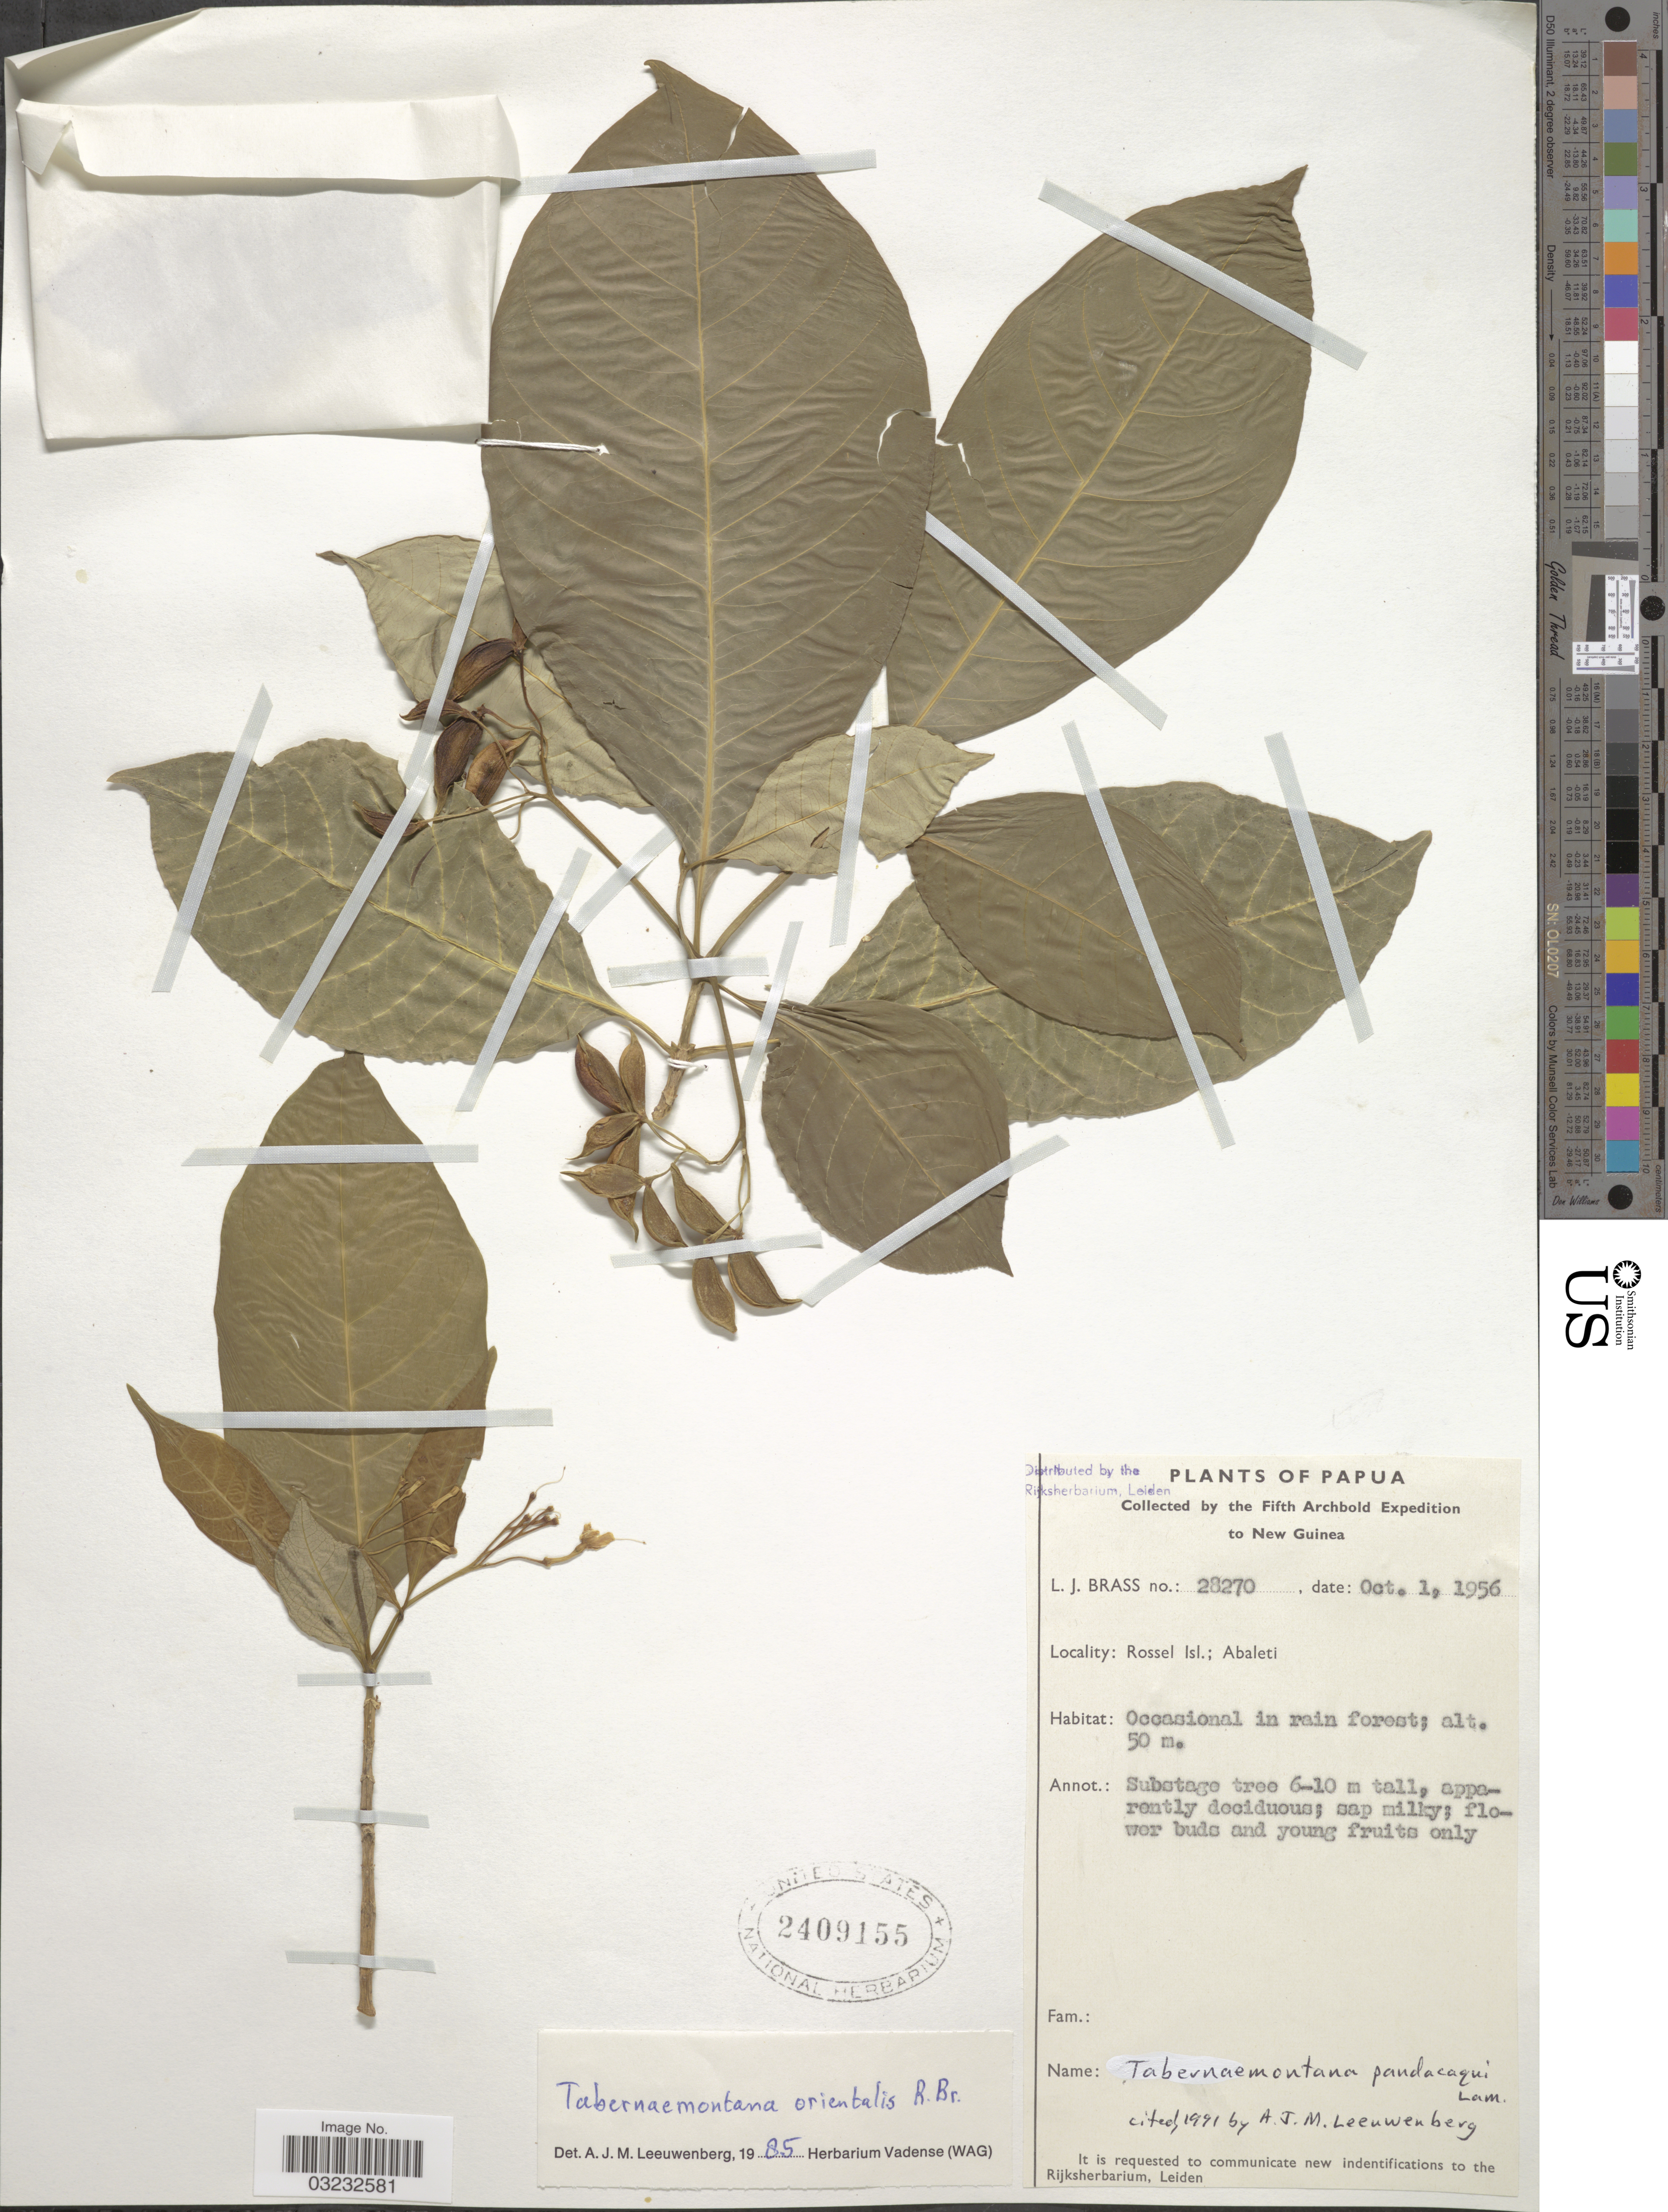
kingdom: Plantae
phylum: Tracheophyta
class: Magnoliopsida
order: Gentianales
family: Apocynaceae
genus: Tabernaemontana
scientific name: Tabernaemontana pandacaqui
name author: Poir.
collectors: L. J. Brass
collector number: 28270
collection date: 1956-10-01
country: Papua New Guinea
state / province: Milne Bay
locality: New Guinea, Rossel Isl.; Abaleti.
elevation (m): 50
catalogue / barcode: US 2409155